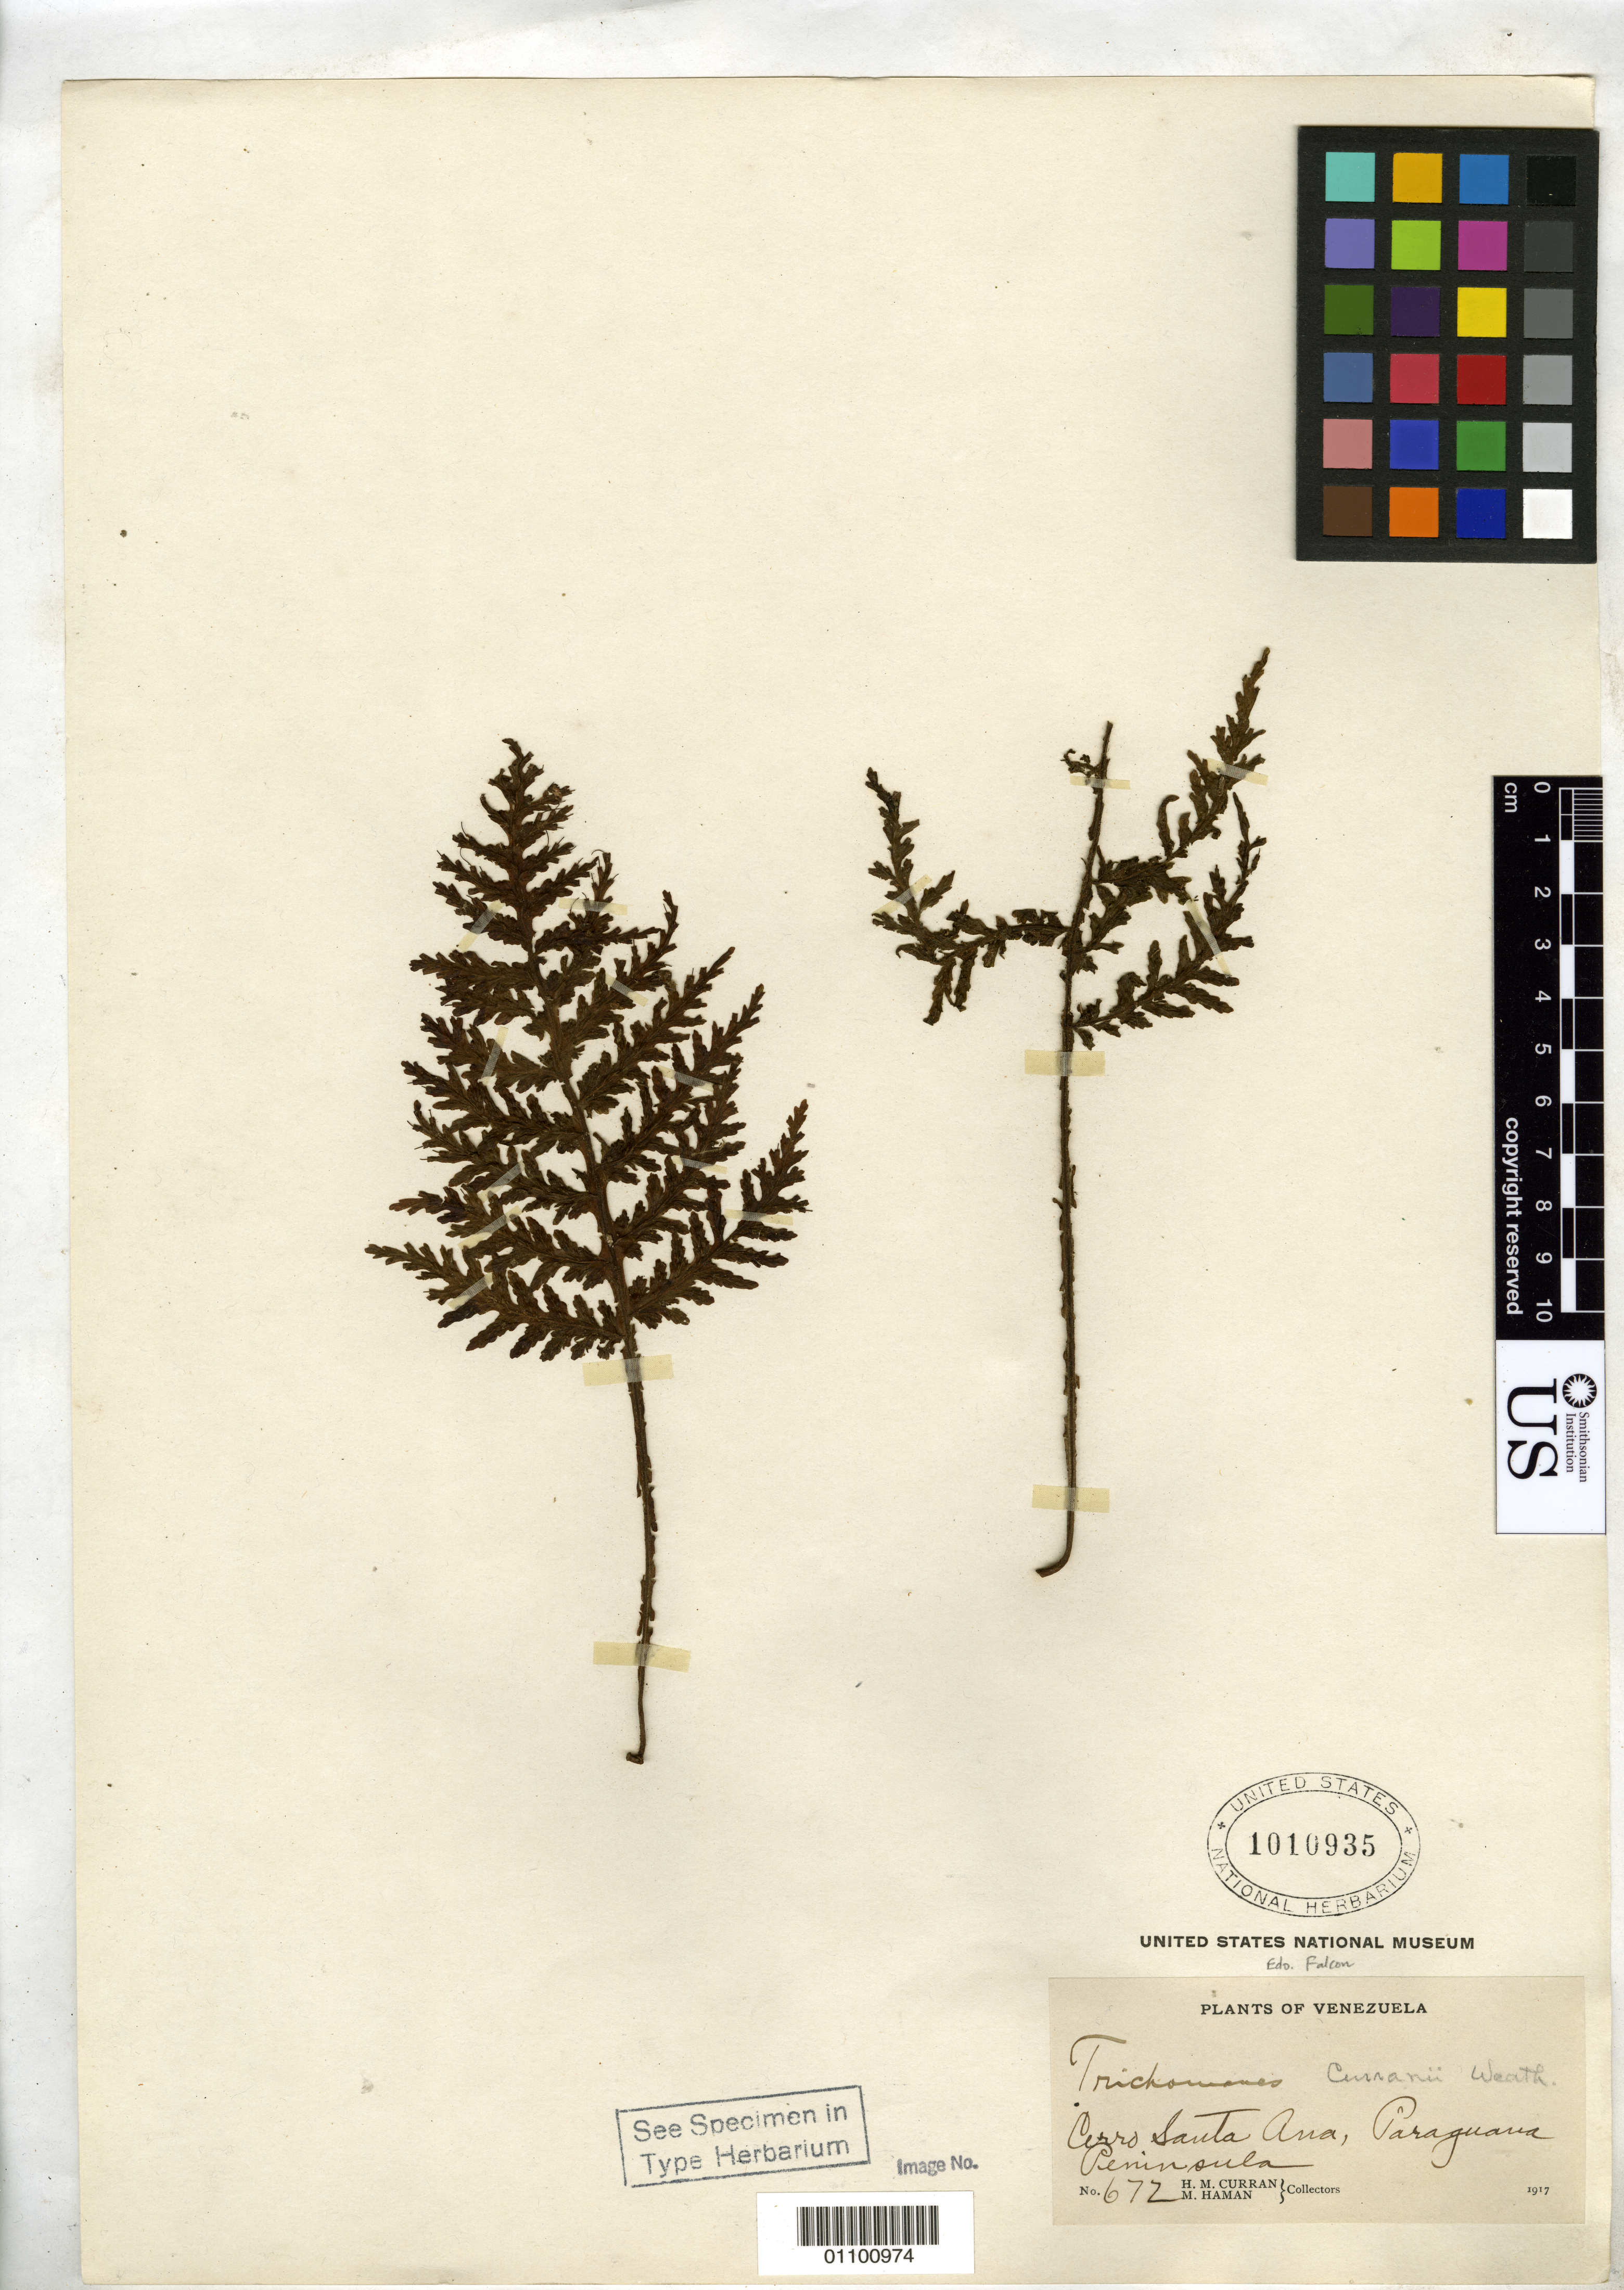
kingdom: Plantae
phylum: Tracheophyta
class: Polypodiopsida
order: Hymenophyllales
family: Hymenophyllaceae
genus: Trichomanes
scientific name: Trichomanes curranii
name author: Weath.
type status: Isotype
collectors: H. M. Curran & M. Haman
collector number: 672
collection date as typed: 1917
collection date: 1917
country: Venezuela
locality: Peninsula paraguana, cerro santa ana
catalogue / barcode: US 1010935